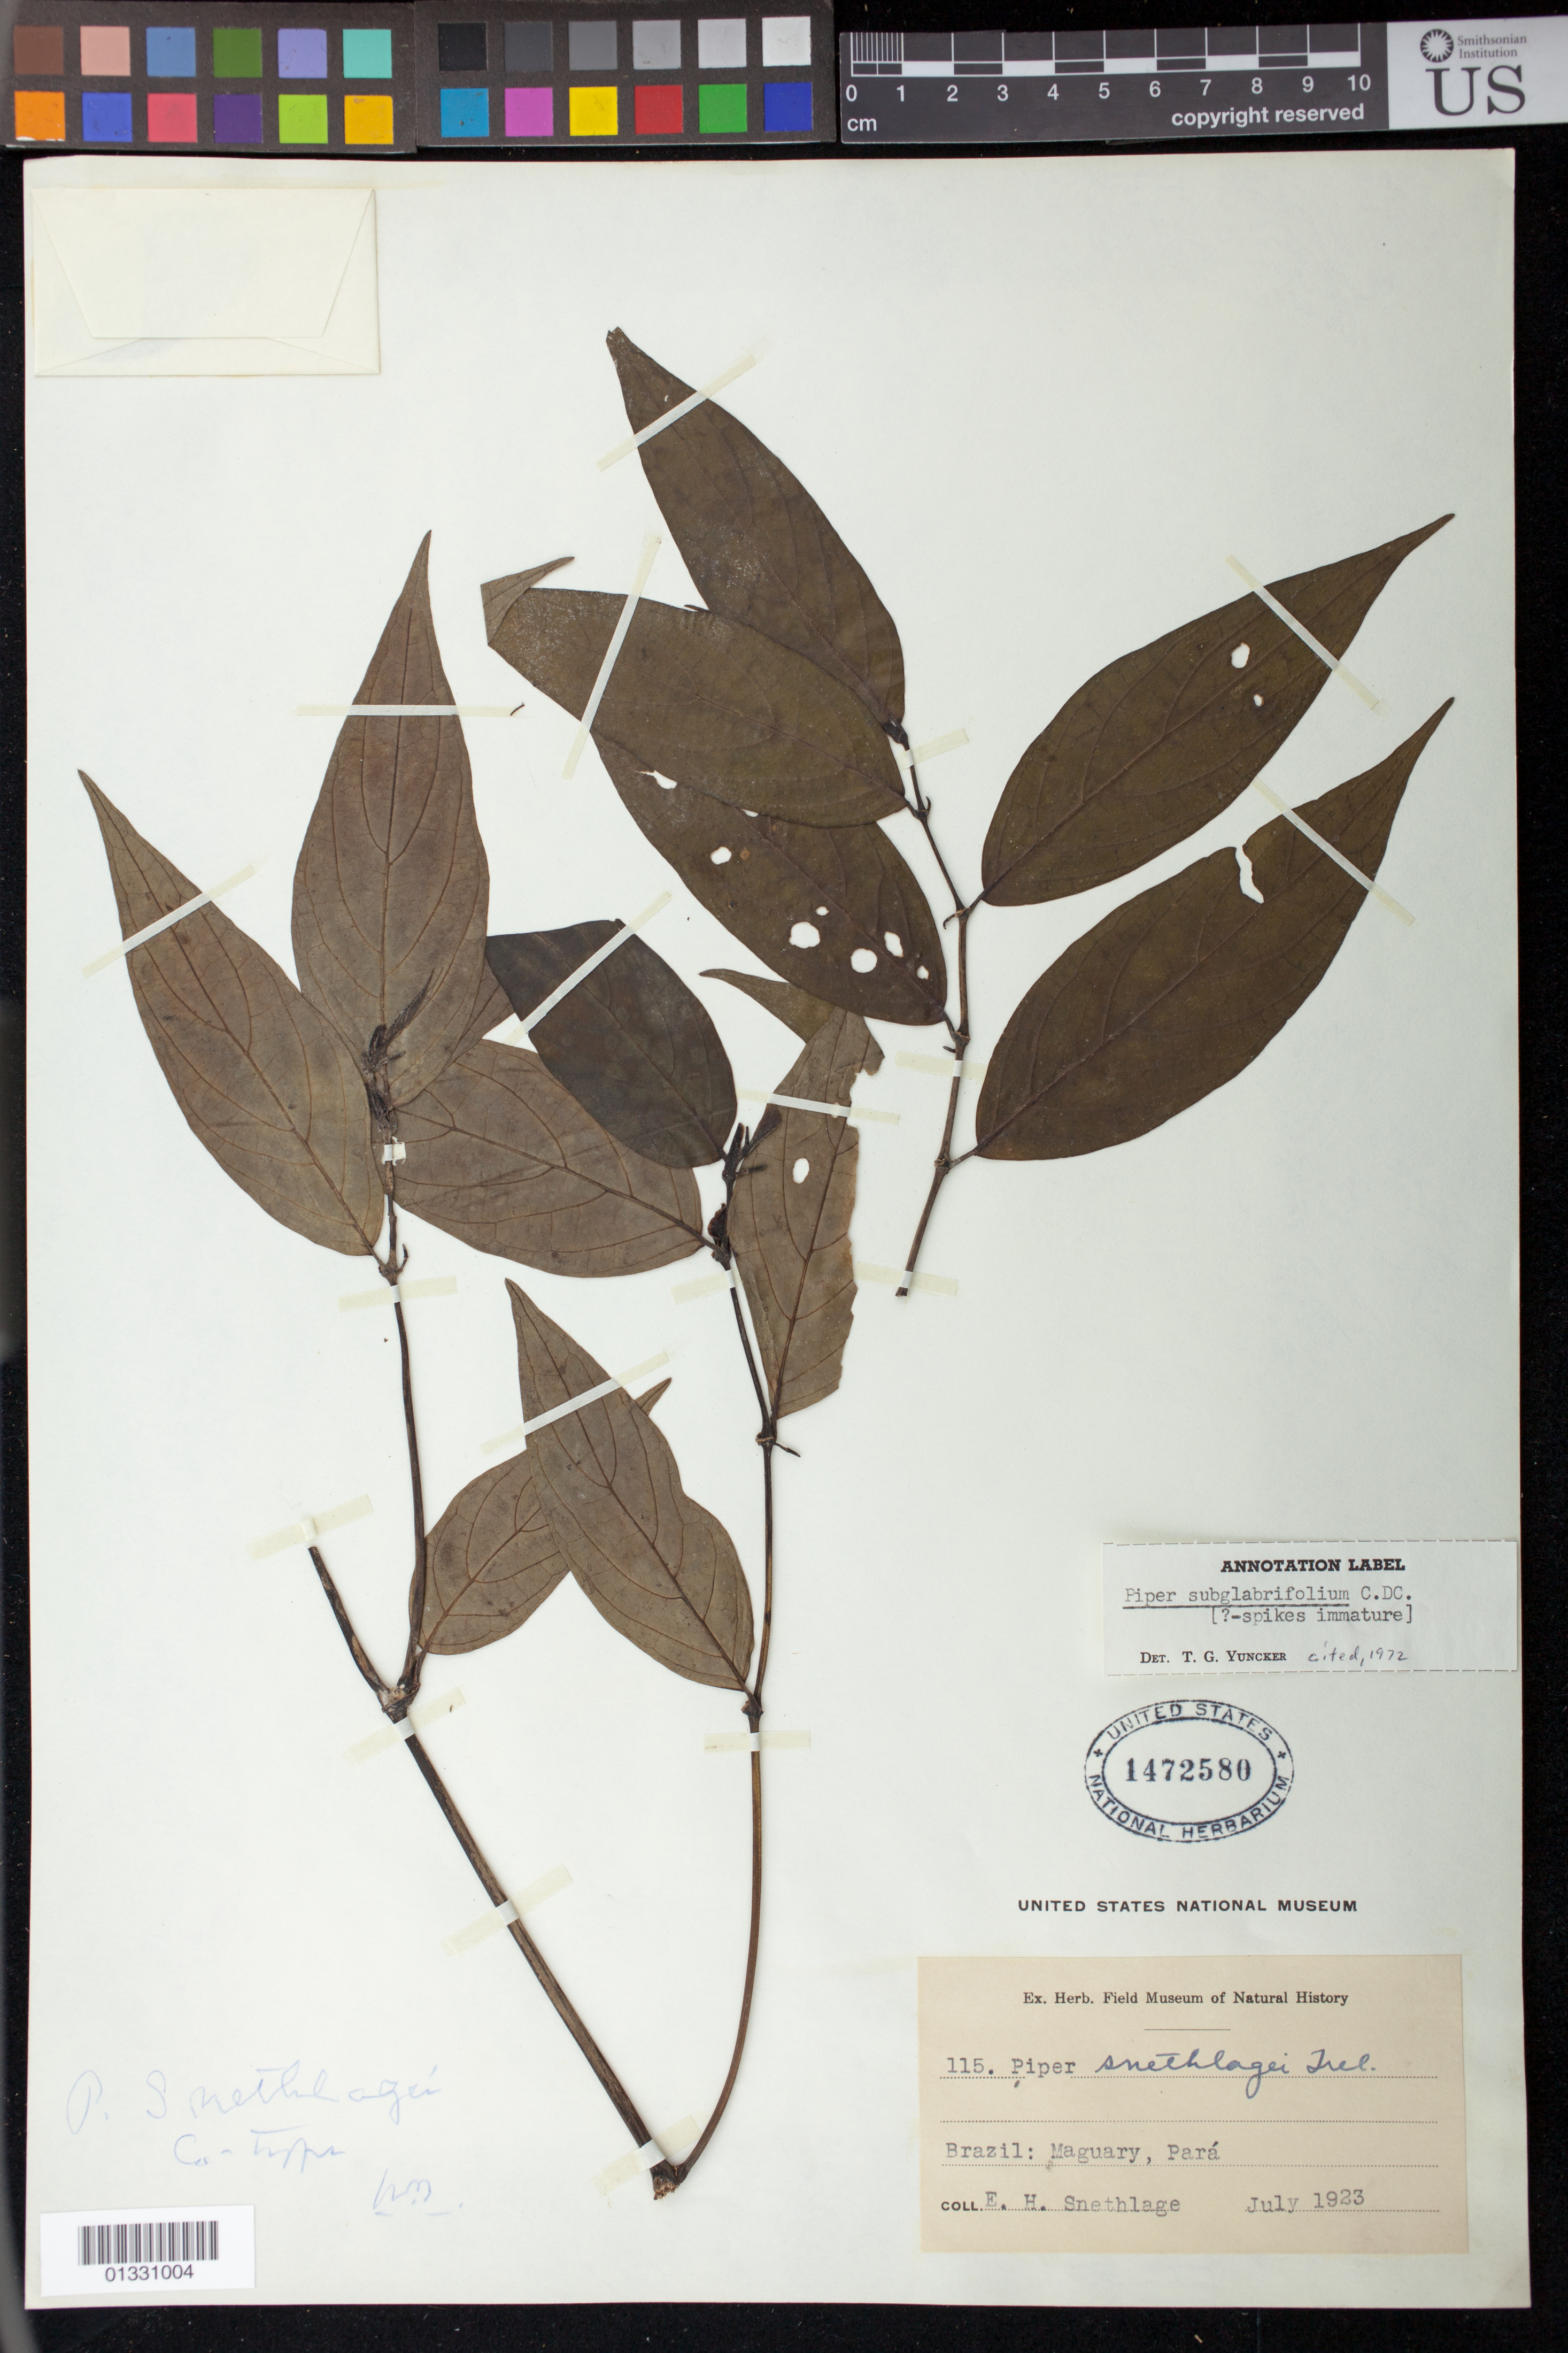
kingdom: Plantae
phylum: Tracheophyta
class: Magnoliopsida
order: Piperales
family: Piperaceae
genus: Piper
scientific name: Piper subglabrifolium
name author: C. DC.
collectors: E. Snethlage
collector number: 115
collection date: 1923-07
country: Brazil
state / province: Pará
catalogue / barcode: US 1472580